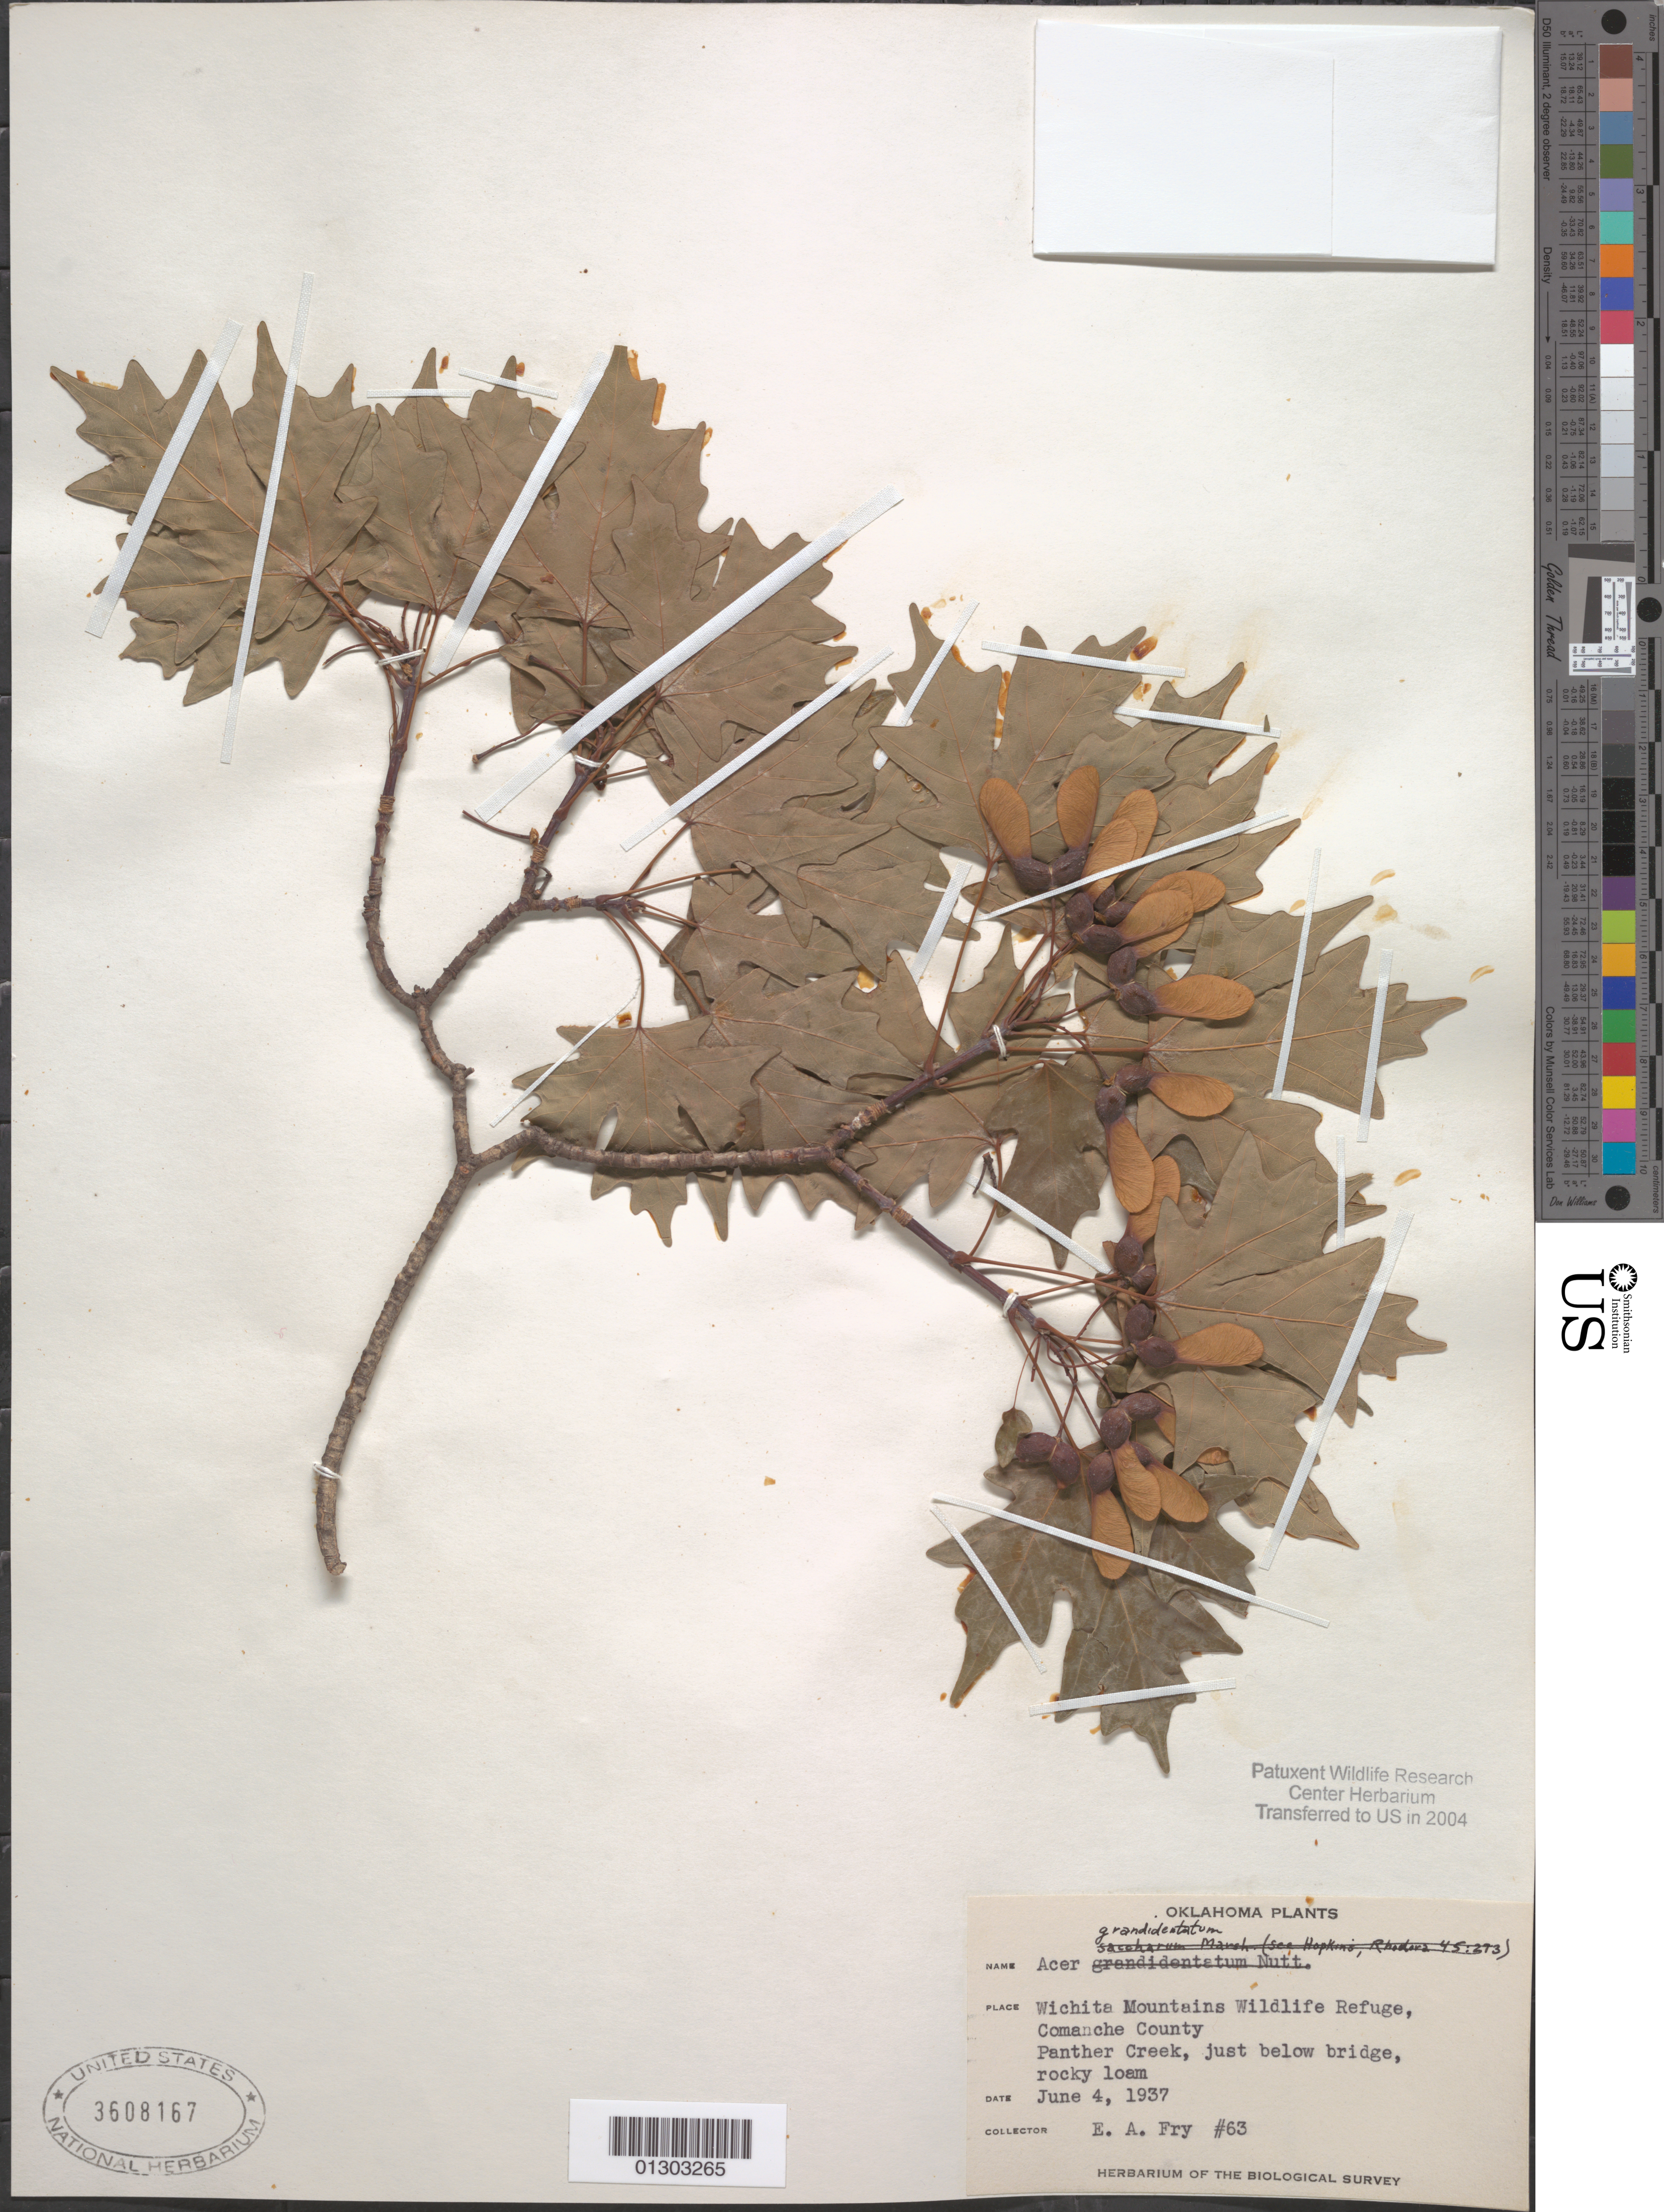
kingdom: Plantae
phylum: Tracheophyta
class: Magnoliopsida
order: Sapindales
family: Sapindaceae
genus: Acer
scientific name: Acer grandidentatum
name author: Nutt.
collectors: E. Fry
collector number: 63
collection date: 1937-06-04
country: United States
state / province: Oklahoma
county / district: Comanche County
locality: Comanche County, Wichita Mts. Wildlife Refuge, Panther Creek, just below bridge.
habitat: Rocky loam.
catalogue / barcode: US 3608167